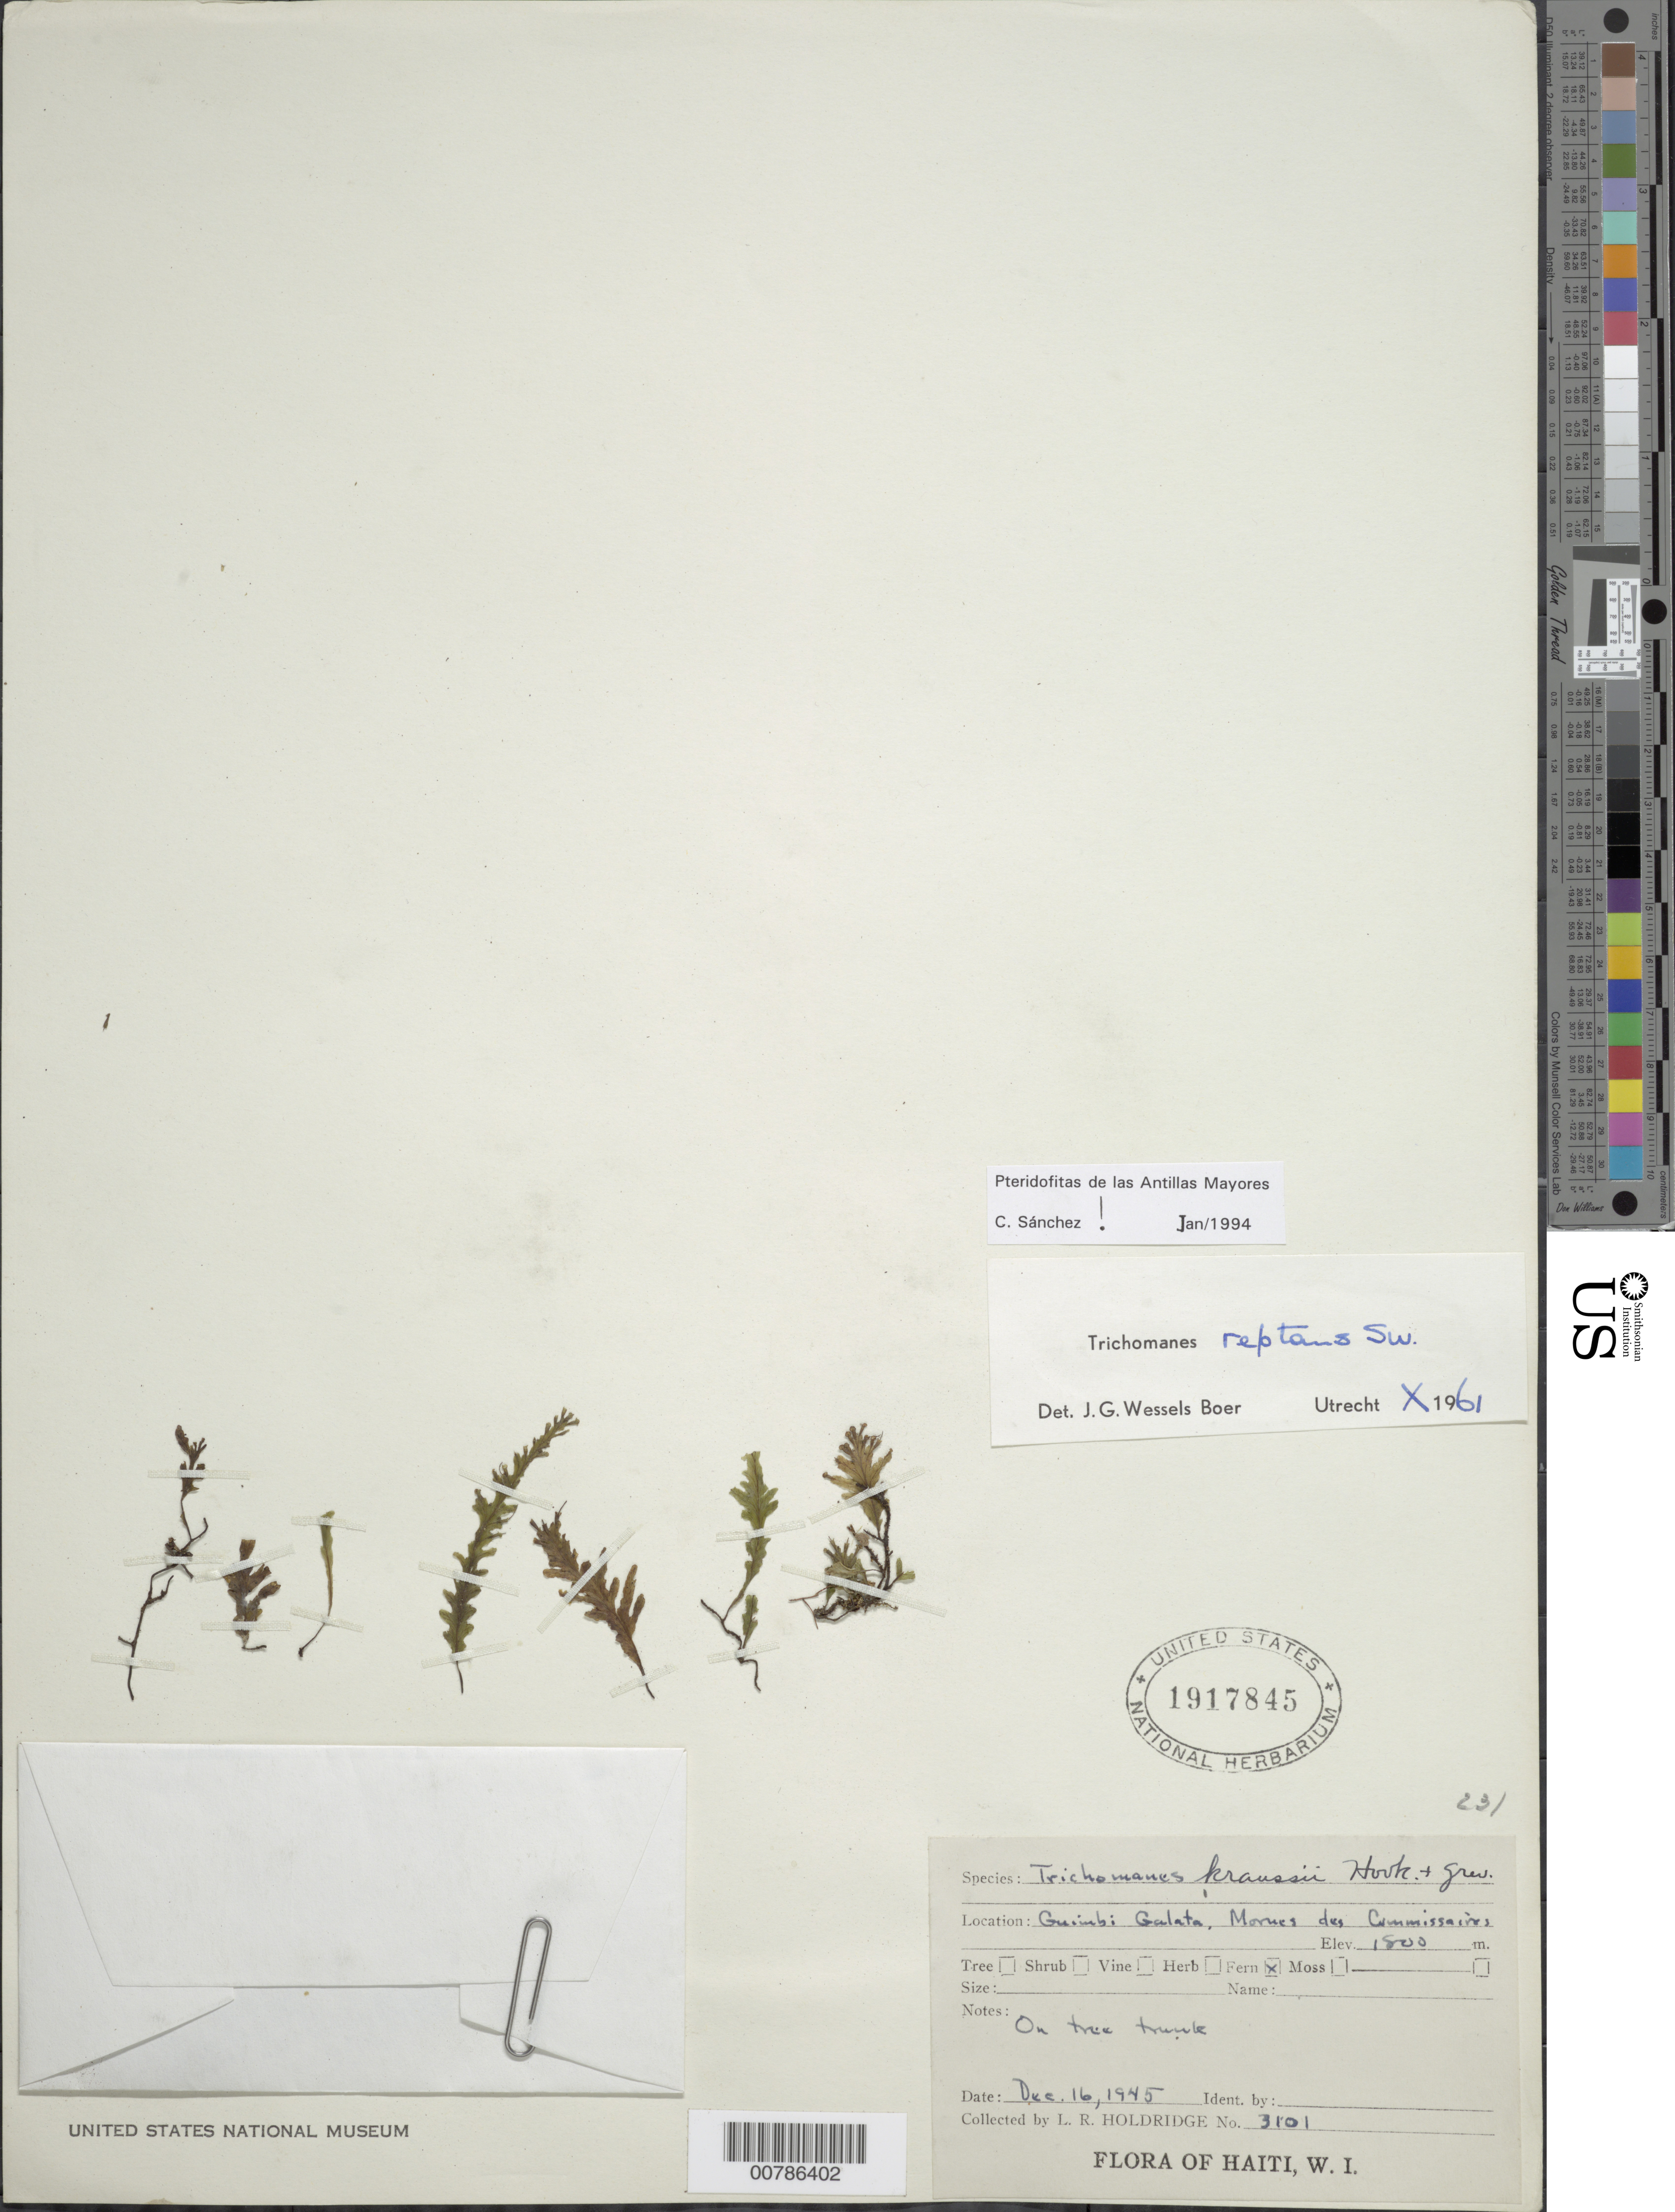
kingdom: Plantae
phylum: Tracheophyta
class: Polypodiopsida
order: Hymenophyllales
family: Hymenophyllaceae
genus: Didymoglossum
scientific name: Didymoglossum reptans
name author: (Sw.) C. Presl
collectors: L. Holdridge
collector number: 3101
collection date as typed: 16 Dec 1945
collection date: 1945-12-16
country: Haiti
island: Hispaniola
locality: Guimb, Galata, Mornes des Commissaires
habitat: On tree trunk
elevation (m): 1800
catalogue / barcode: US 1917845